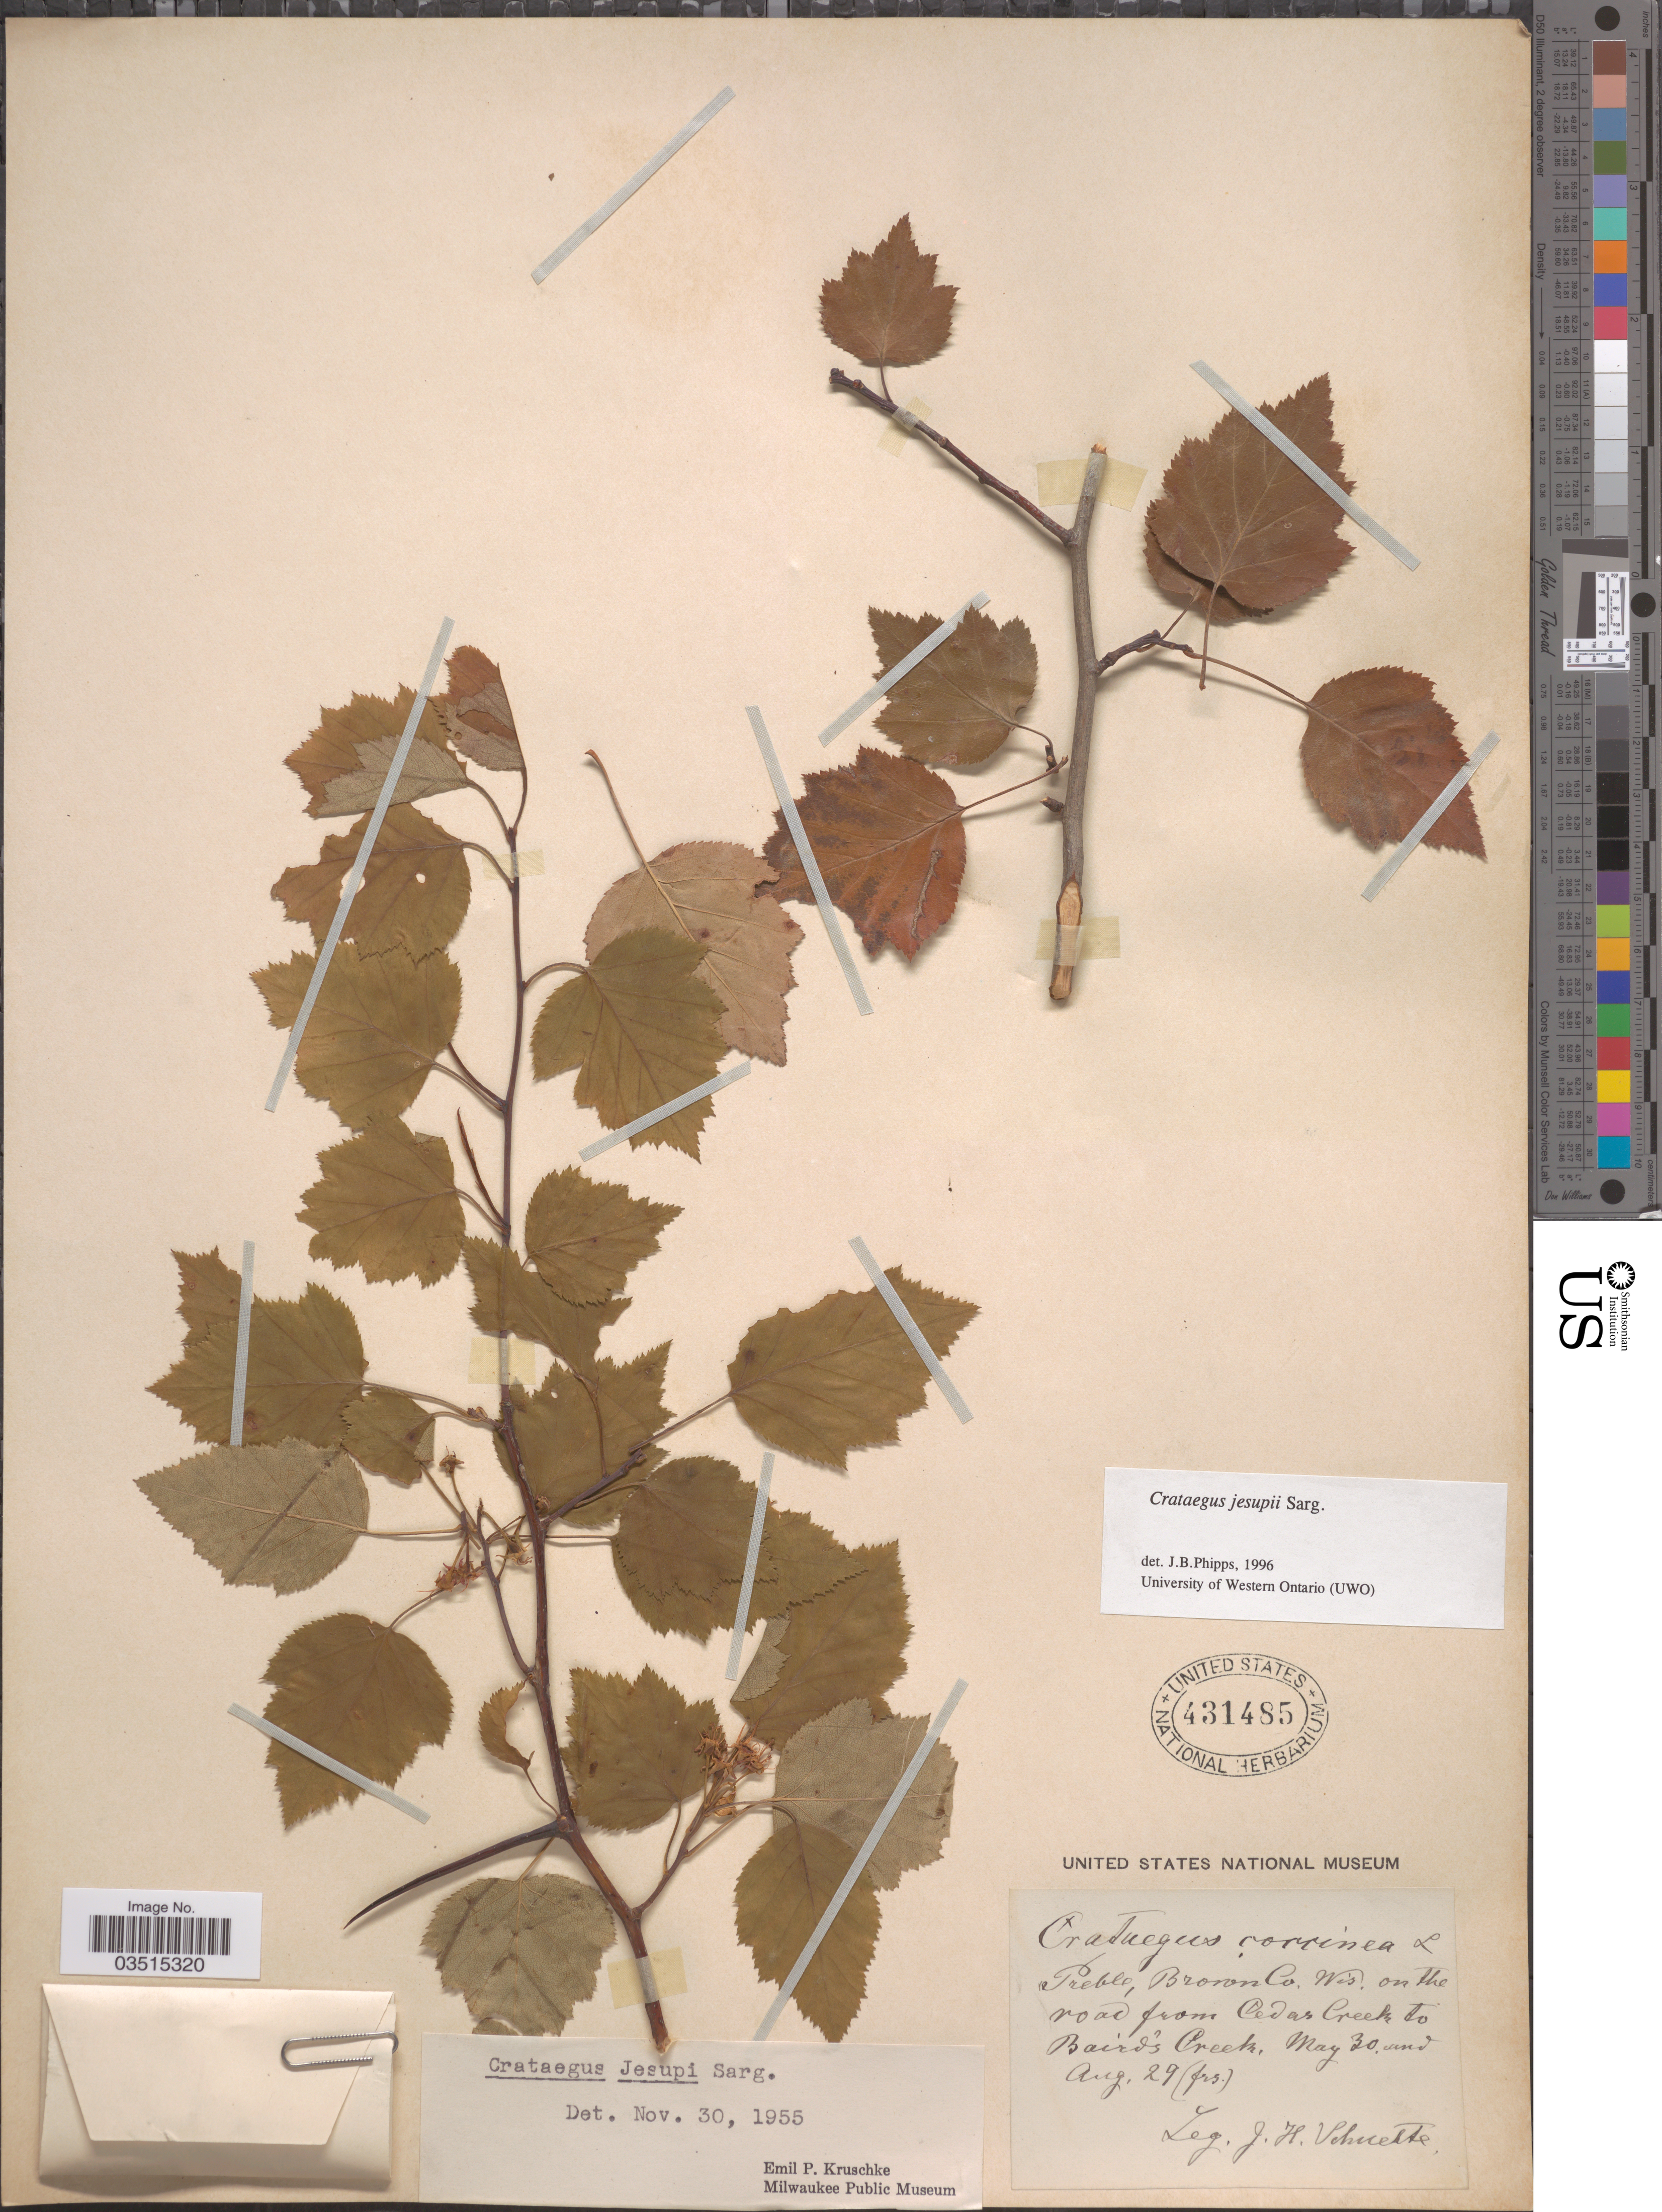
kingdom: Plantae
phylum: Tracheophyta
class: Magnoliopsida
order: Rosales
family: Rosaceae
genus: Crataegus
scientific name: Crataegus jesupii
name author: Sarg.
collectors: J. H. Schuette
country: United States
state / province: Wisconsin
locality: Preble, Brown Co. on the road from Cedar Creek to Baird's Creek.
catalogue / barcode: US 431485